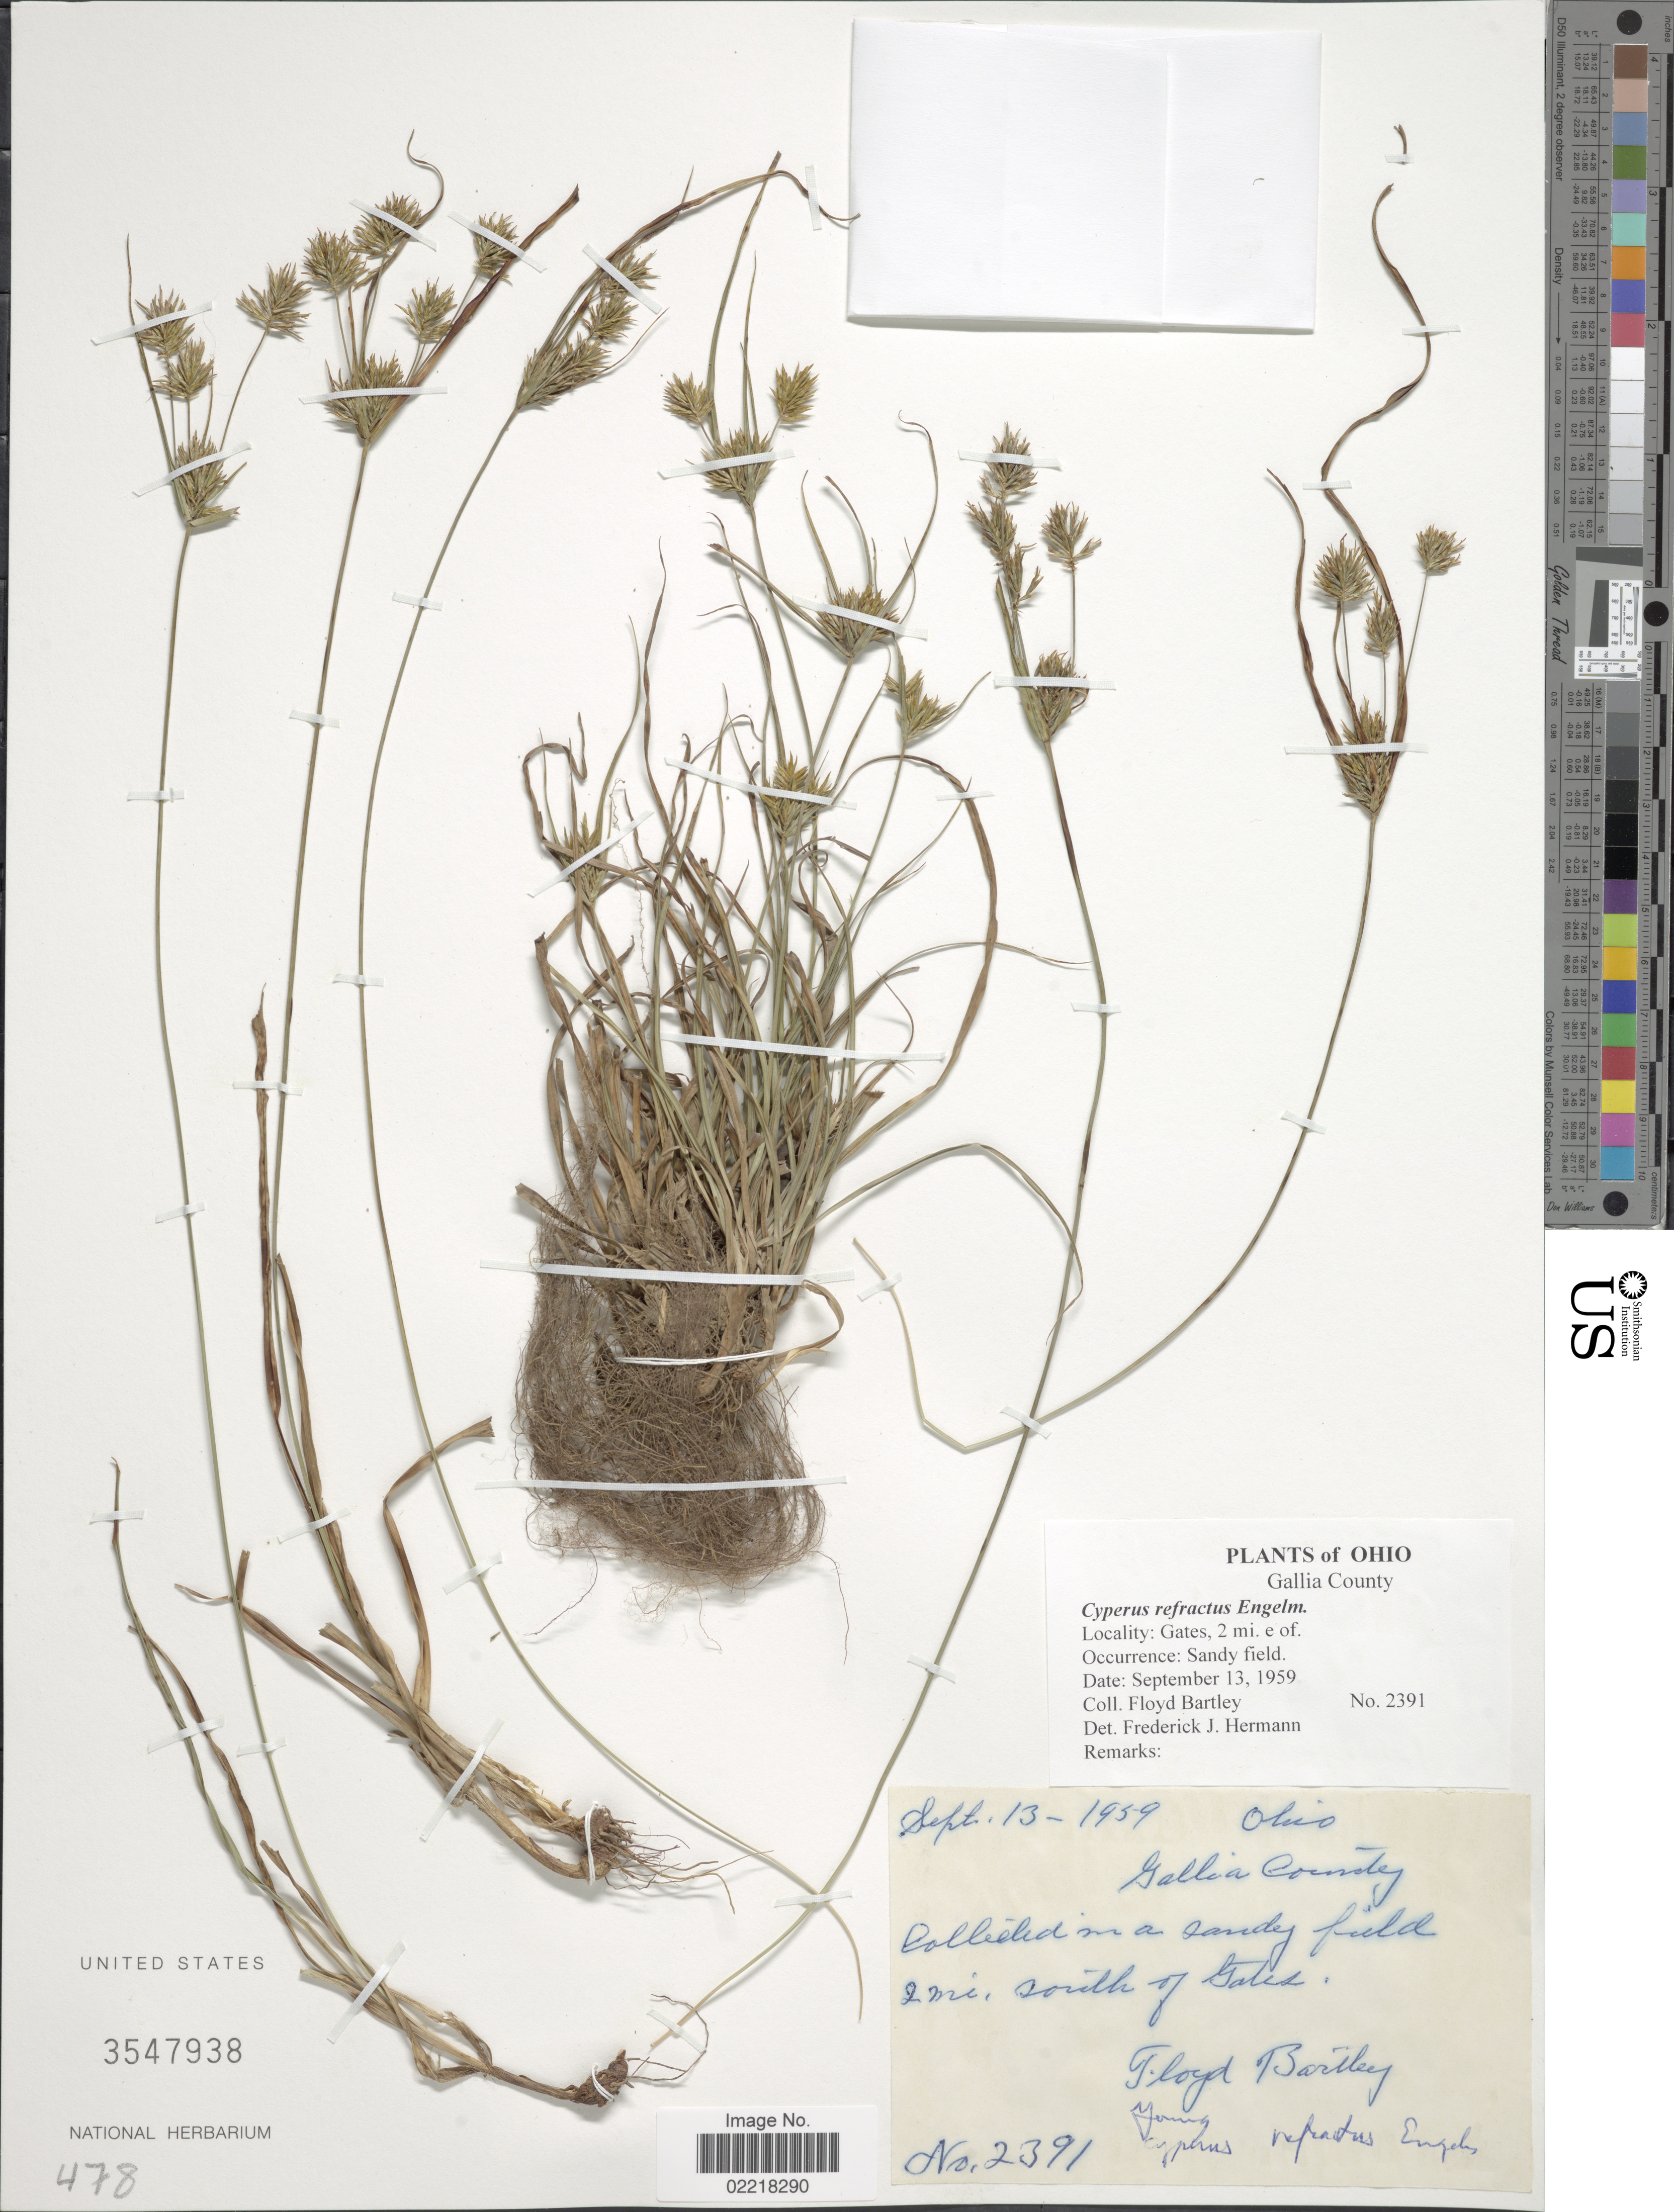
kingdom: Plantae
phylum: Tracheophyta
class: Liliopsida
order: Poales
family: Cyperaceae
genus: Cyperus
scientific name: Cyperus refractus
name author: Engelm. ex Boeckeler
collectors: F. Bartley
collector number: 2391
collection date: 1959-09-13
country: United States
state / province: Ohio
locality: Gallia County, Gates, 2 mi e. of, 2 mi south of Gates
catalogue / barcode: US 3547938